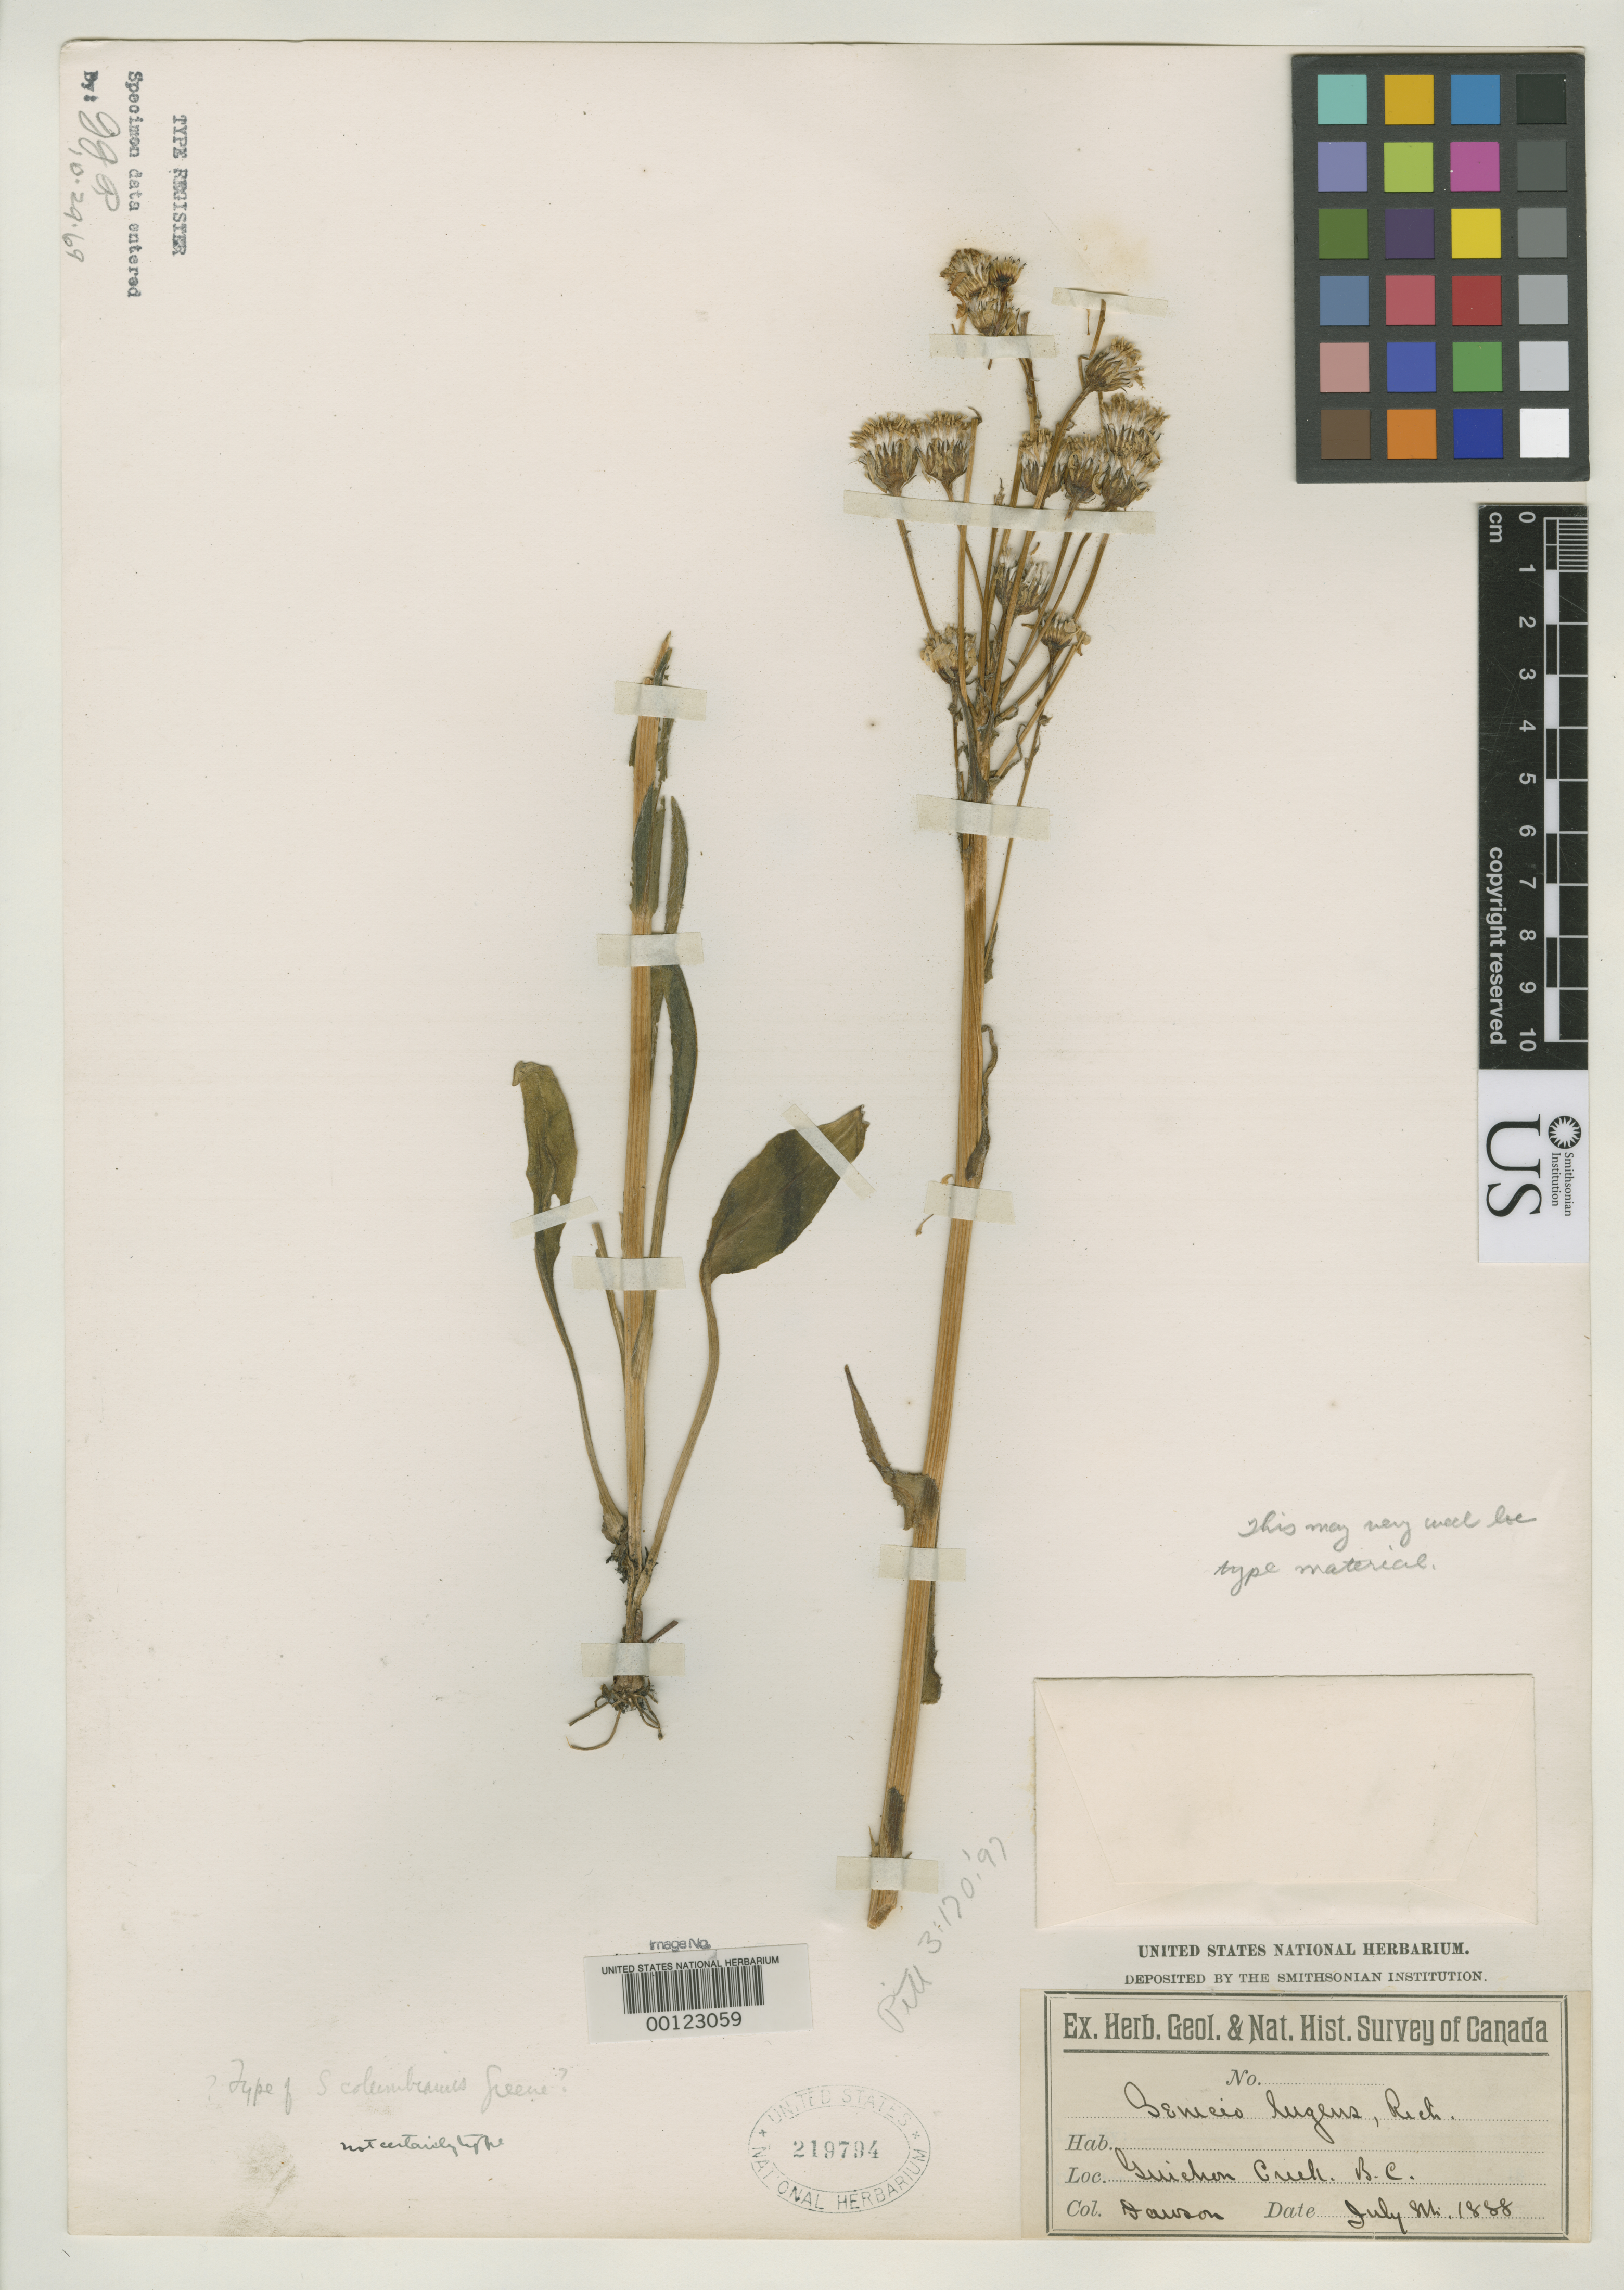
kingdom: Plantae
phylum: Tracheophyta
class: Magnoliopsida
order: Asterales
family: Asteraceae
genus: Senecio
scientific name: Senecio columbianus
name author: Greene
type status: Isolectotype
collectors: C. M. Dawson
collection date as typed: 08 Jul 1888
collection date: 1888-07-08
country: Canada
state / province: British Columbia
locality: Guichon Creek.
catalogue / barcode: US 219794